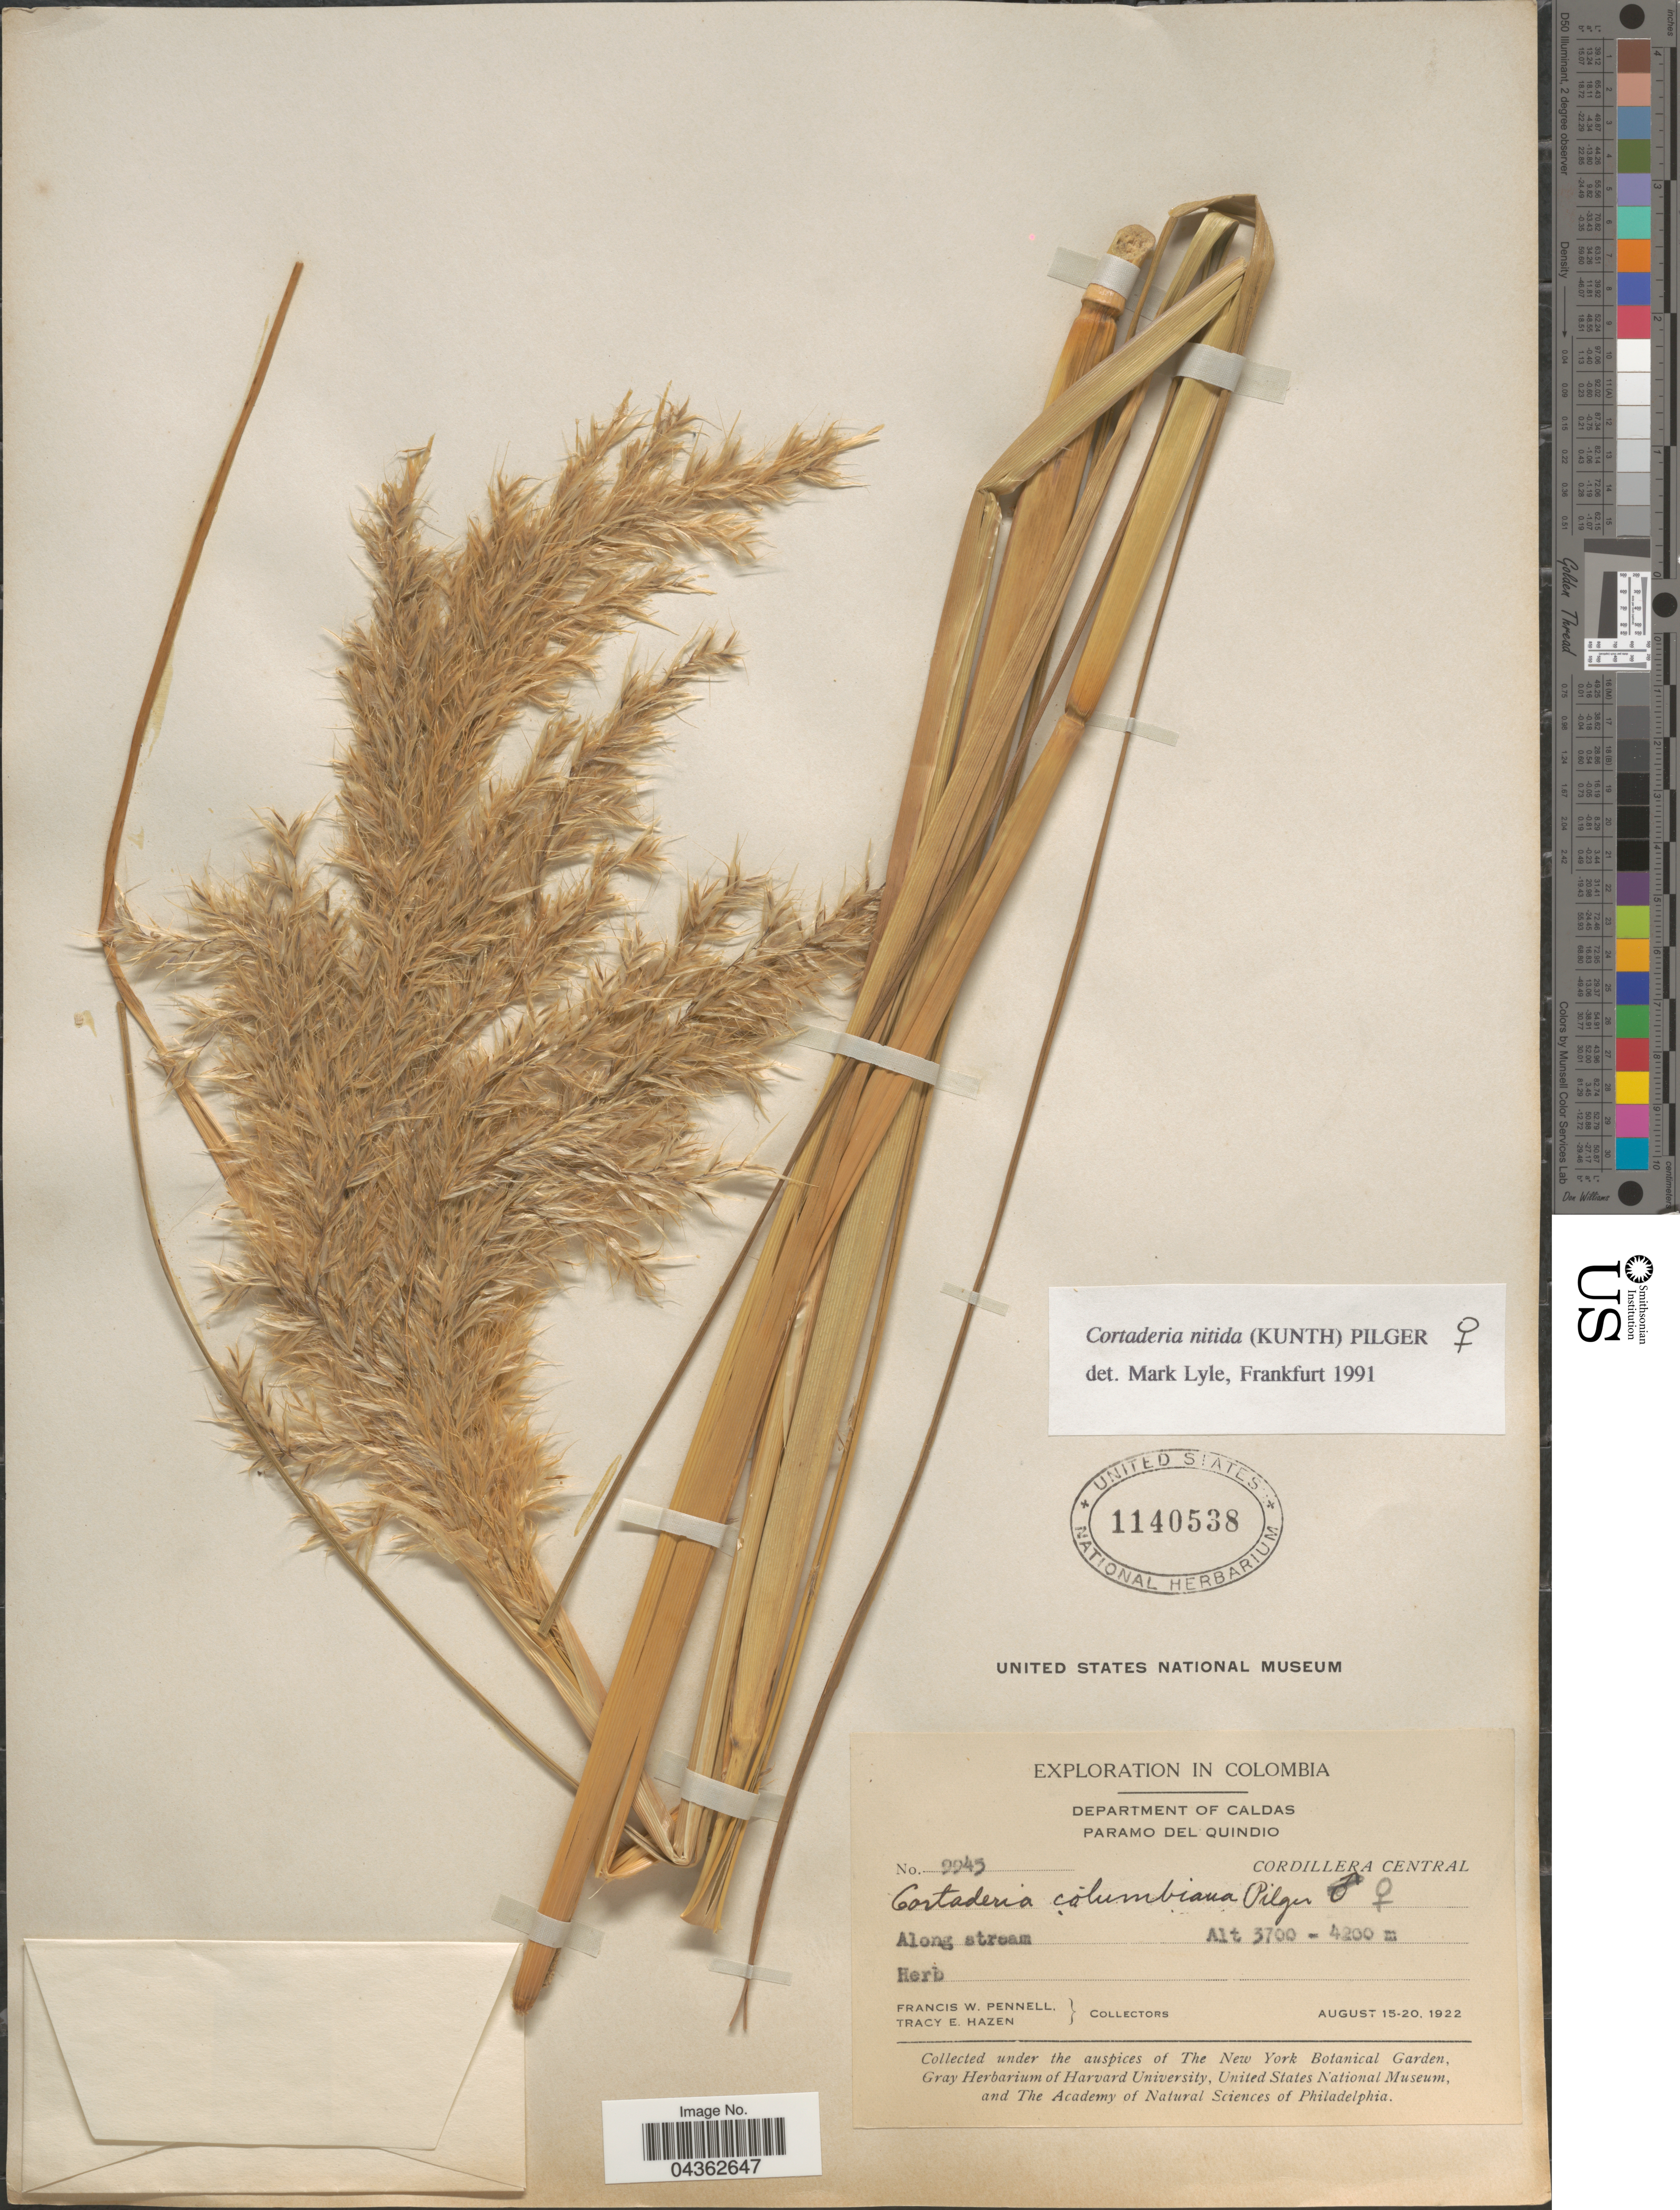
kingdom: Plantae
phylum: Tracheophyta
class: Liliopsida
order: Poales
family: Poaceae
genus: Cortaderia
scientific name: Cortaderia nitida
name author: (Kunth) Pilg.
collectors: F. W. Pennell & T. E. Hazen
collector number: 9945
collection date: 1922-08-15/1922-08-20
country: Colombia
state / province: Caldas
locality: Exploration in Colombia. Department of Caldas. Paramo del Quindio. Cordillera Central.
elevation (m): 3700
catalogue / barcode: US 1140538